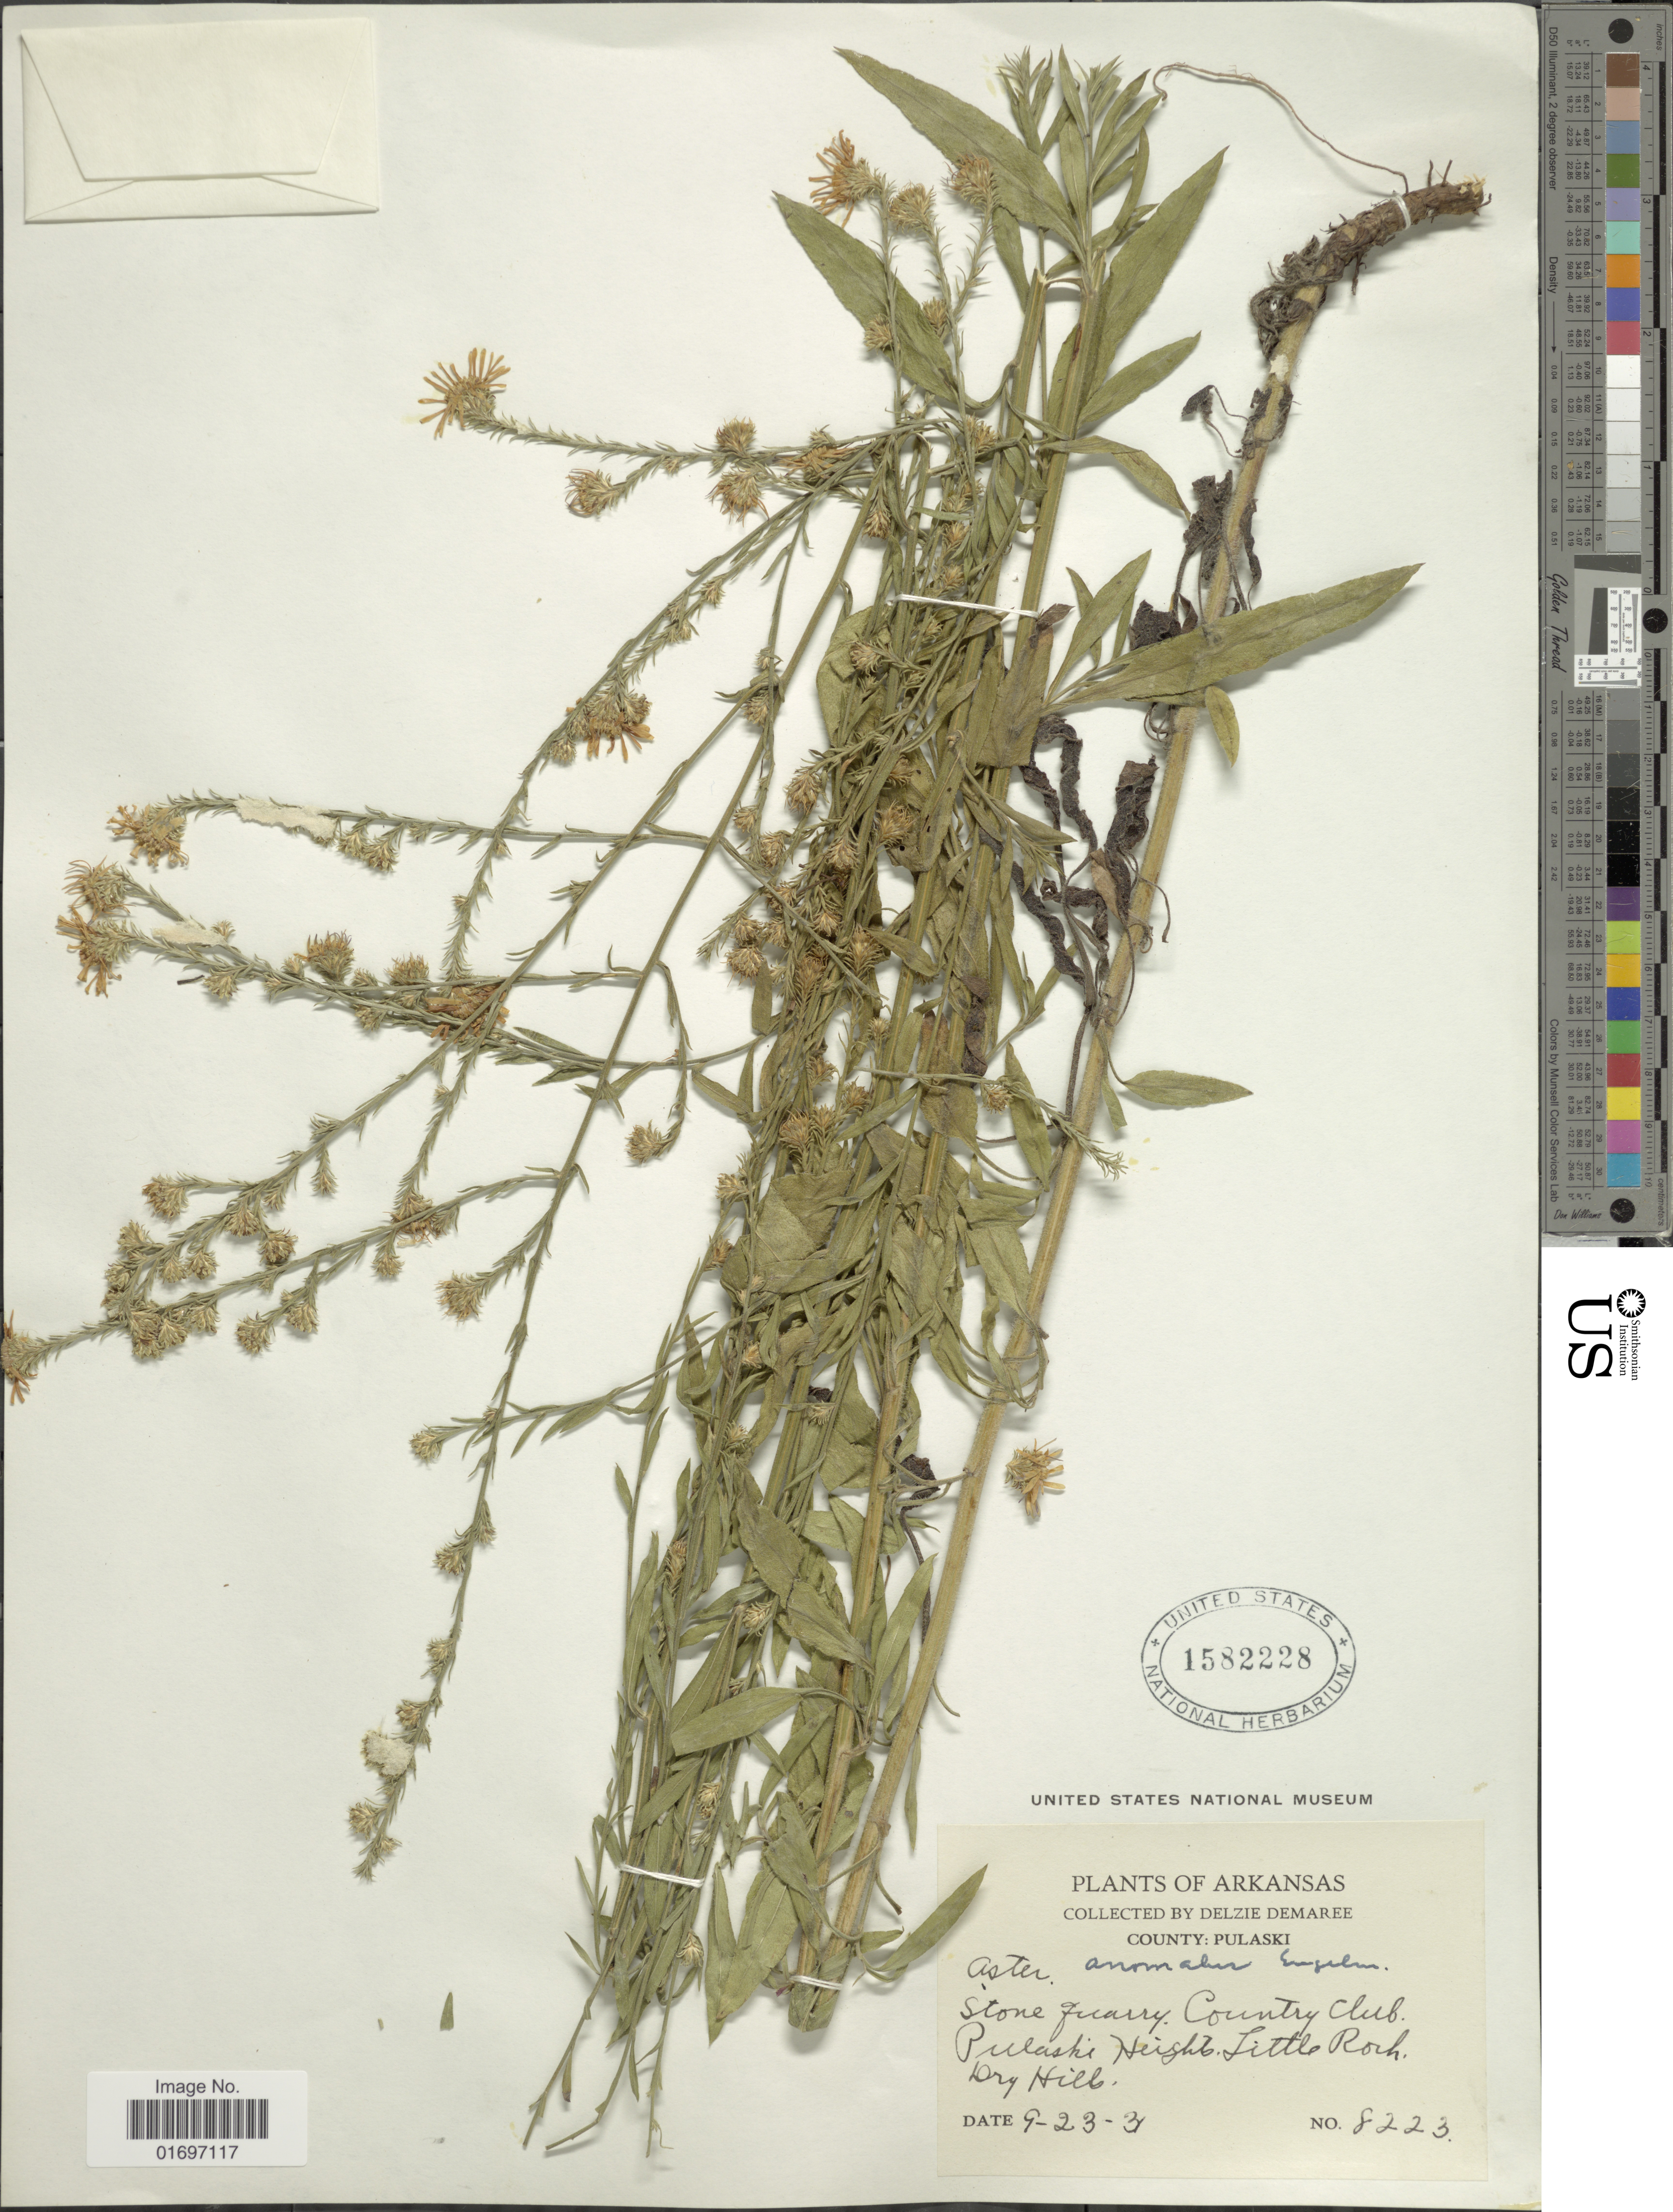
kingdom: Plantae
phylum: Tracheophyta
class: Magnoliopsida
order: Asterales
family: Asteraceae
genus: Symphyotrichum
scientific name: Symphyotrichum anomalum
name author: (Engelm.) G.L. Nesom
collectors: D. Demaree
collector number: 8223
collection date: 1931-09-23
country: United States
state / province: Arkansas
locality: County: Pulaski. Stone quarry. Country Club. Pulaski Heights, Little Rock. Dry Hills.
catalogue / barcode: US 1582228